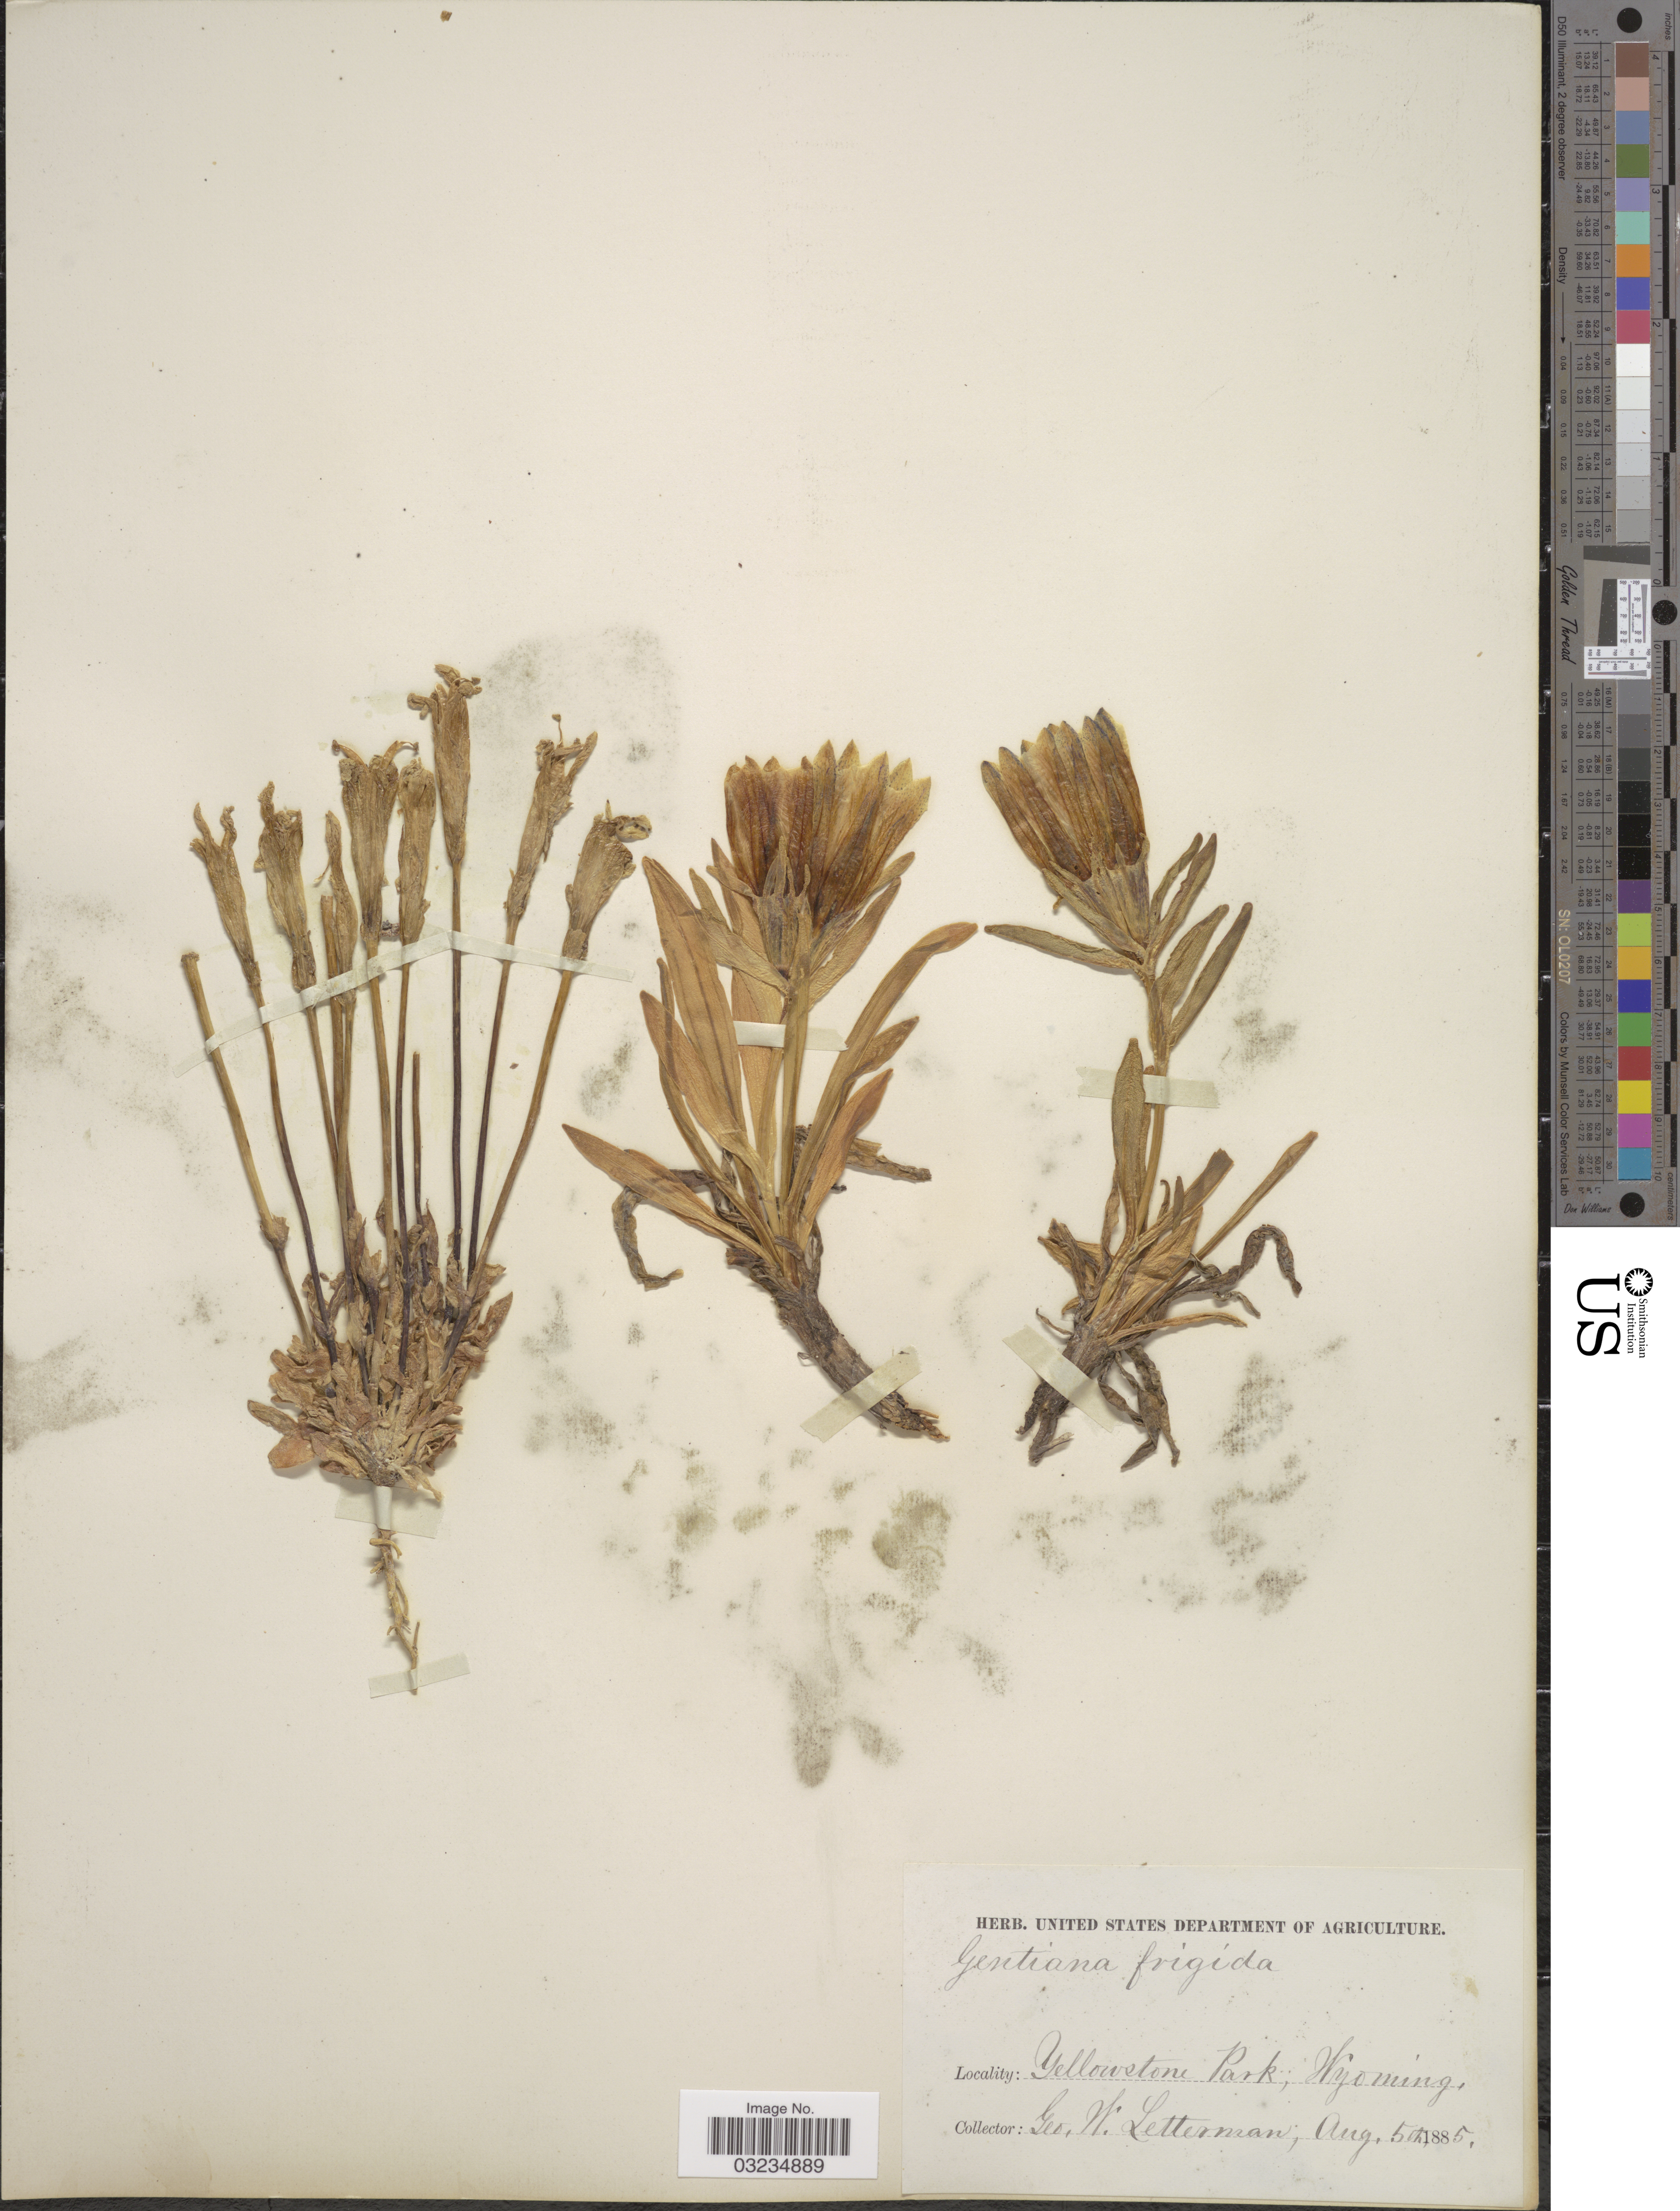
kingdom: Plantae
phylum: Tracheophyta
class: Magnoliopsida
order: Gentianales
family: Gentianaceae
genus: Gentiana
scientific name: Gentiana romanzovii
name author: Ledeb. ex Bunge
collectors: G. W. Letterman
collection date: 1885-08-05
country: United States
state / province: Wyoming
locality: Yellowstone Park.